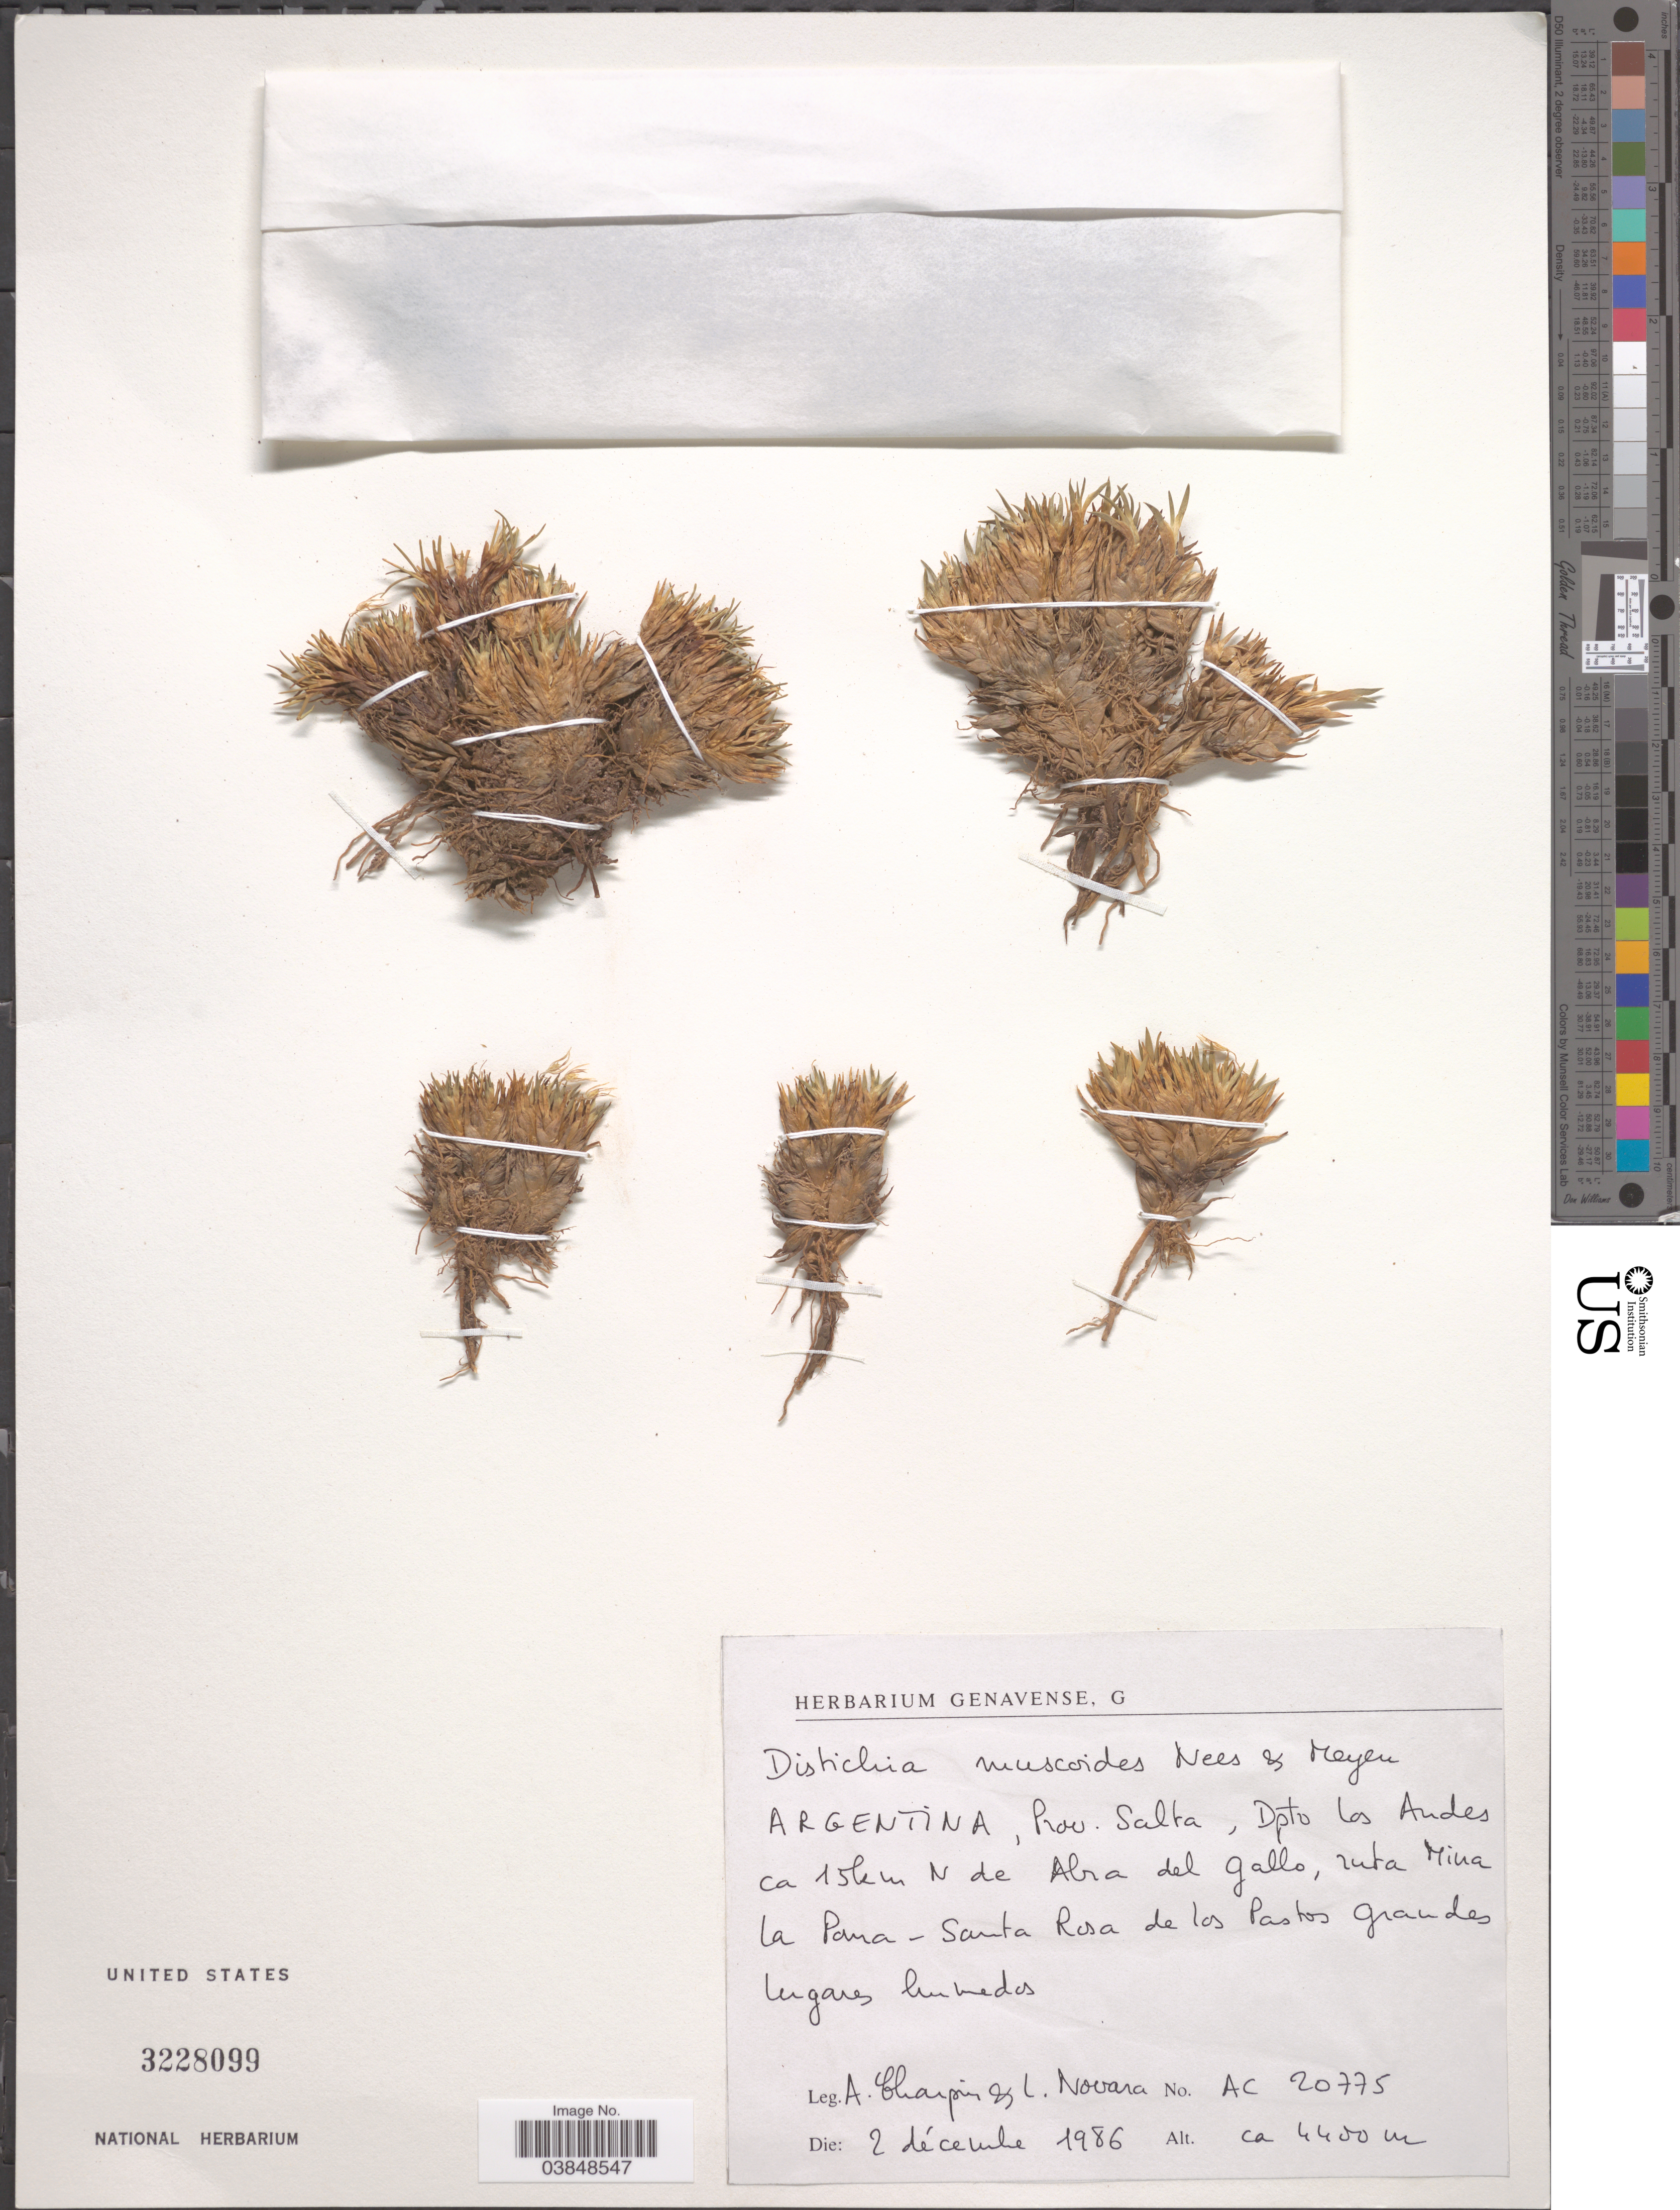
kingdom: Plantae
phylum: Tracheophyta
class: Liliopsida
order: Poales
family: Juncaceae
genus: Distichia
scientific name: Distichia muscoides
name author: Nees & Meyen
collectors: A. Chaipin & L. Novara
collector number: AC20775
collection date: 1986-12-02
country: Argentina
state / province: Salta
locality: Dpto. los Andes ca 15 km N de Abra del Gallo, ruta Mina La Pama- Santa Rosa de los Pastos Grandes.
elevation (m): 4400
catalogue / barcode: US 3228099